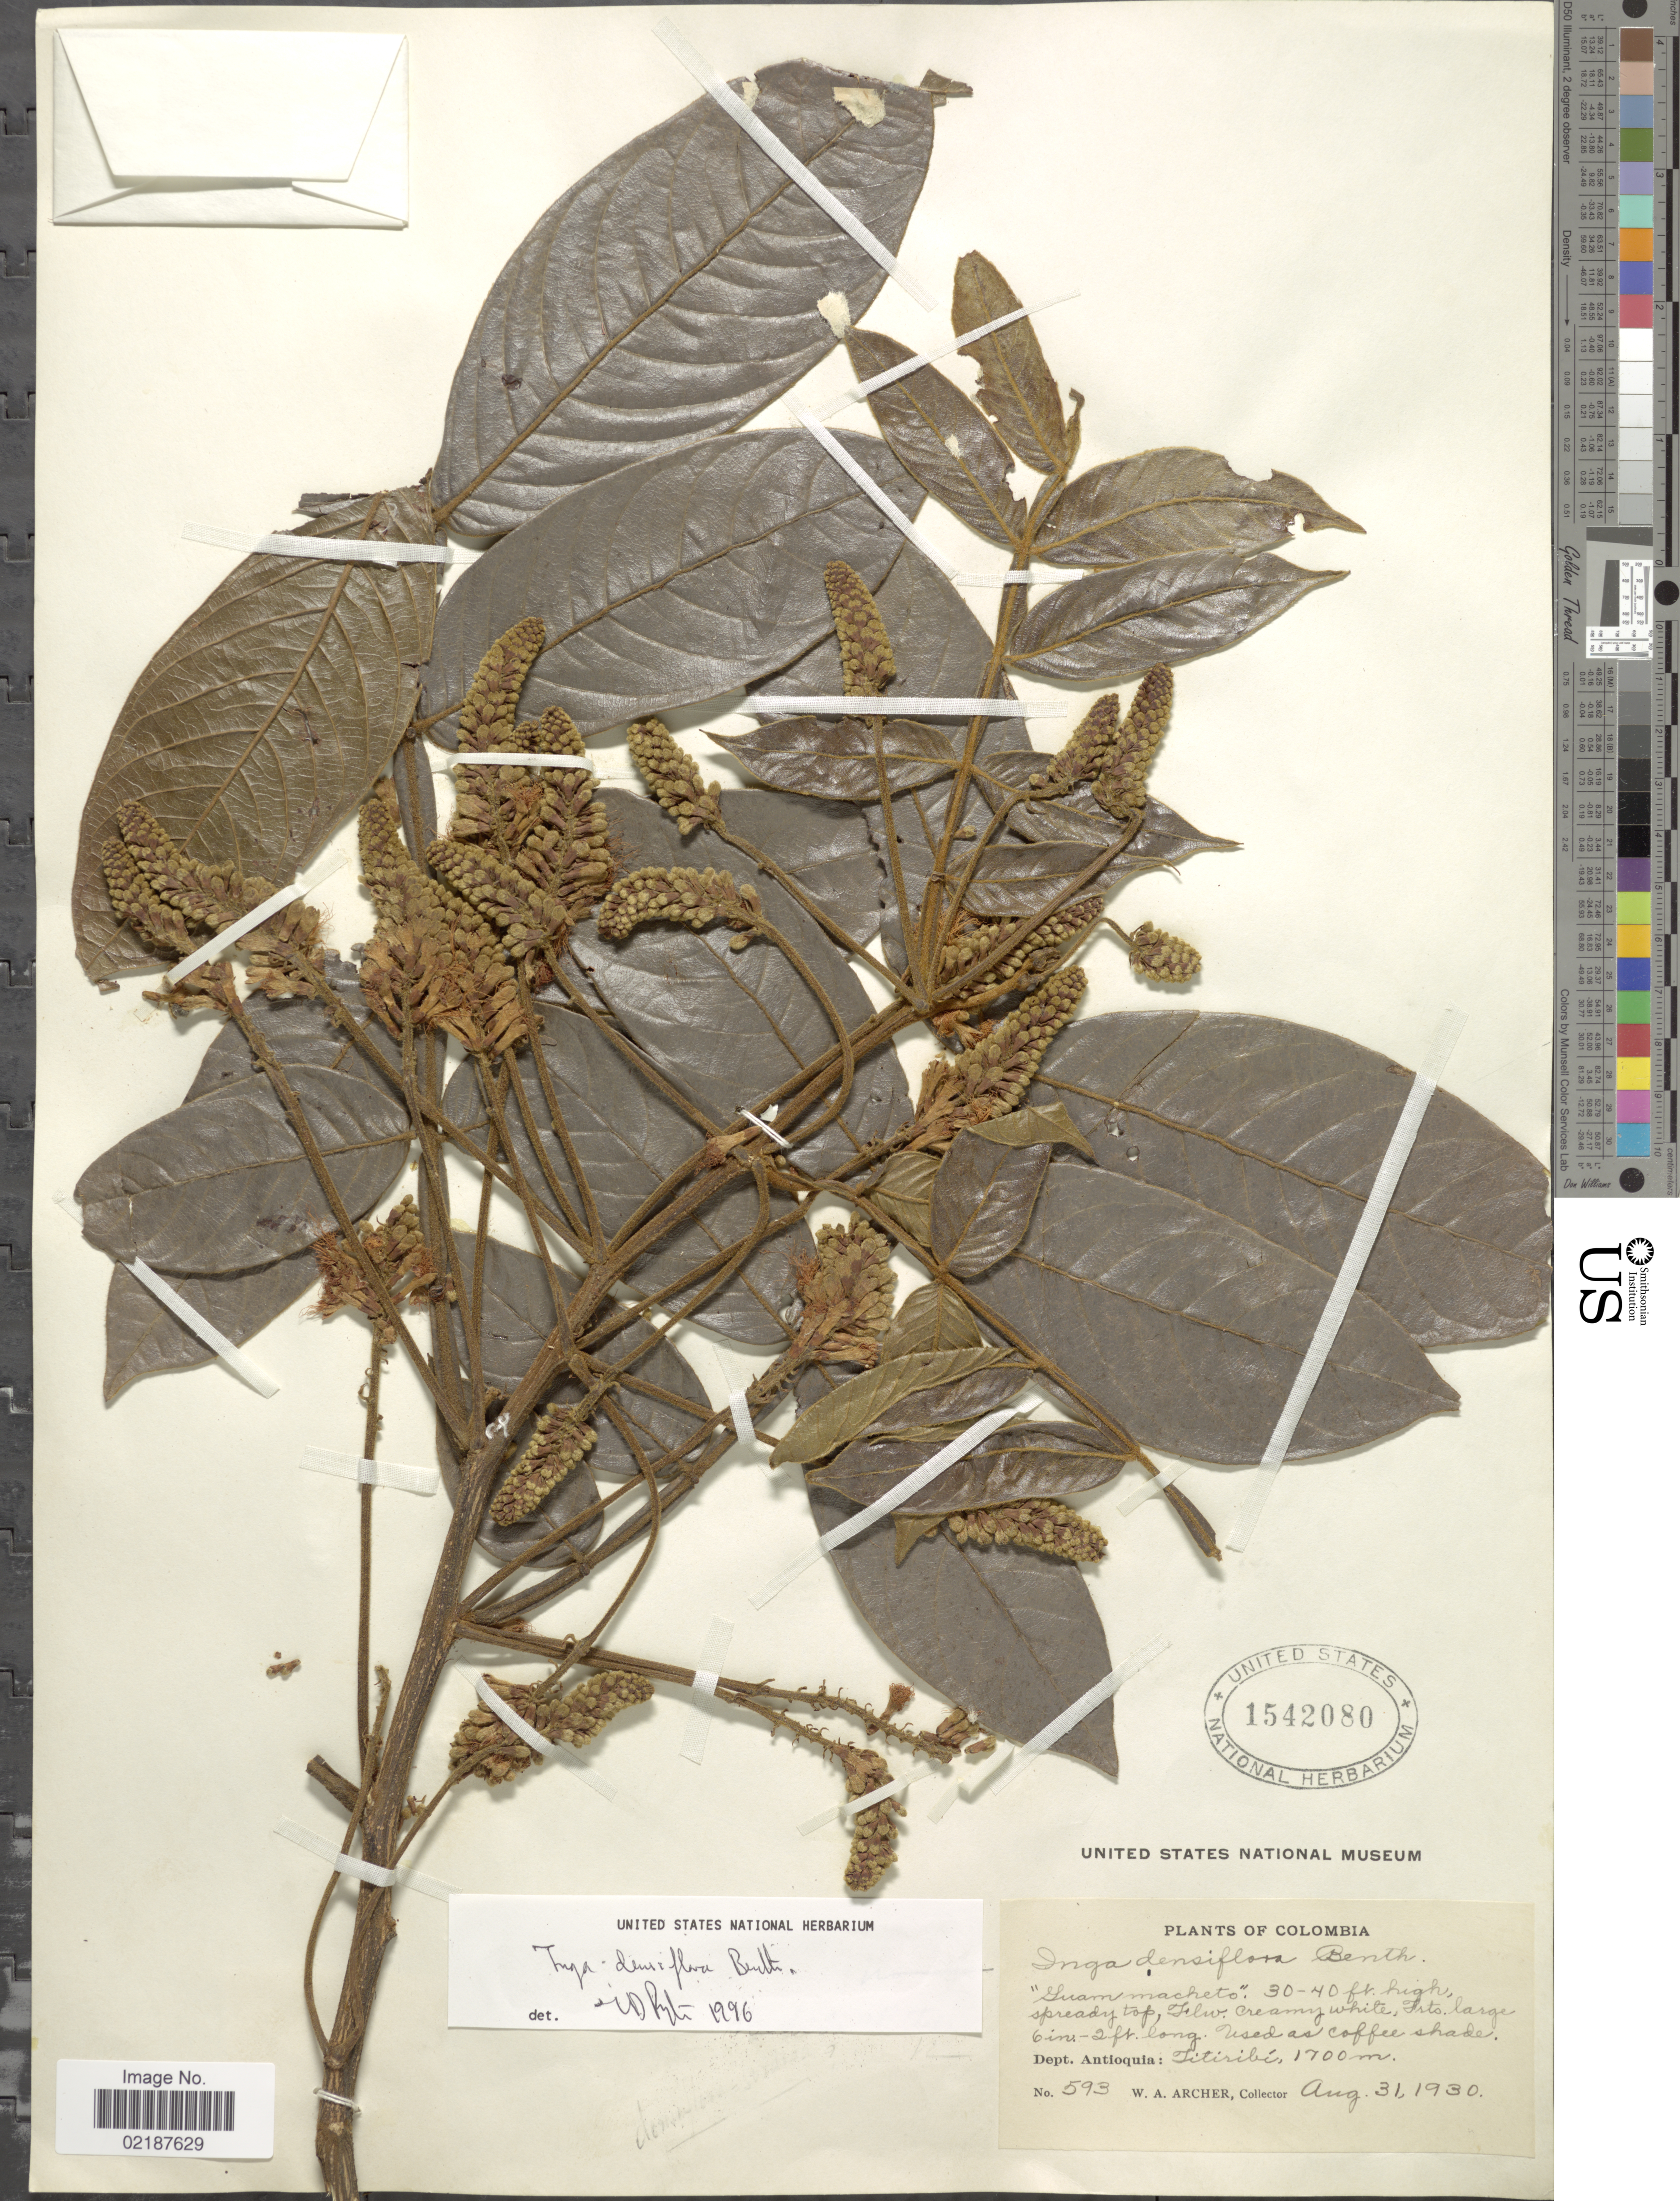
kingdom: Plantae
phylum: Tracheophyta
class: Magnoliopsida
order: Fabales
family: Fabaceae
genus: Inga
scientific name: Inga densiflora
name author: Benth.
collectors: W. A. Archer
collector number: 593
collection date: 1930-08-31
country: Colombia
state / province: Antioquia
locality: Dept.: Antioqua: Titiribi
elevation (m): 1700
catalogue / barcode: US 1542080